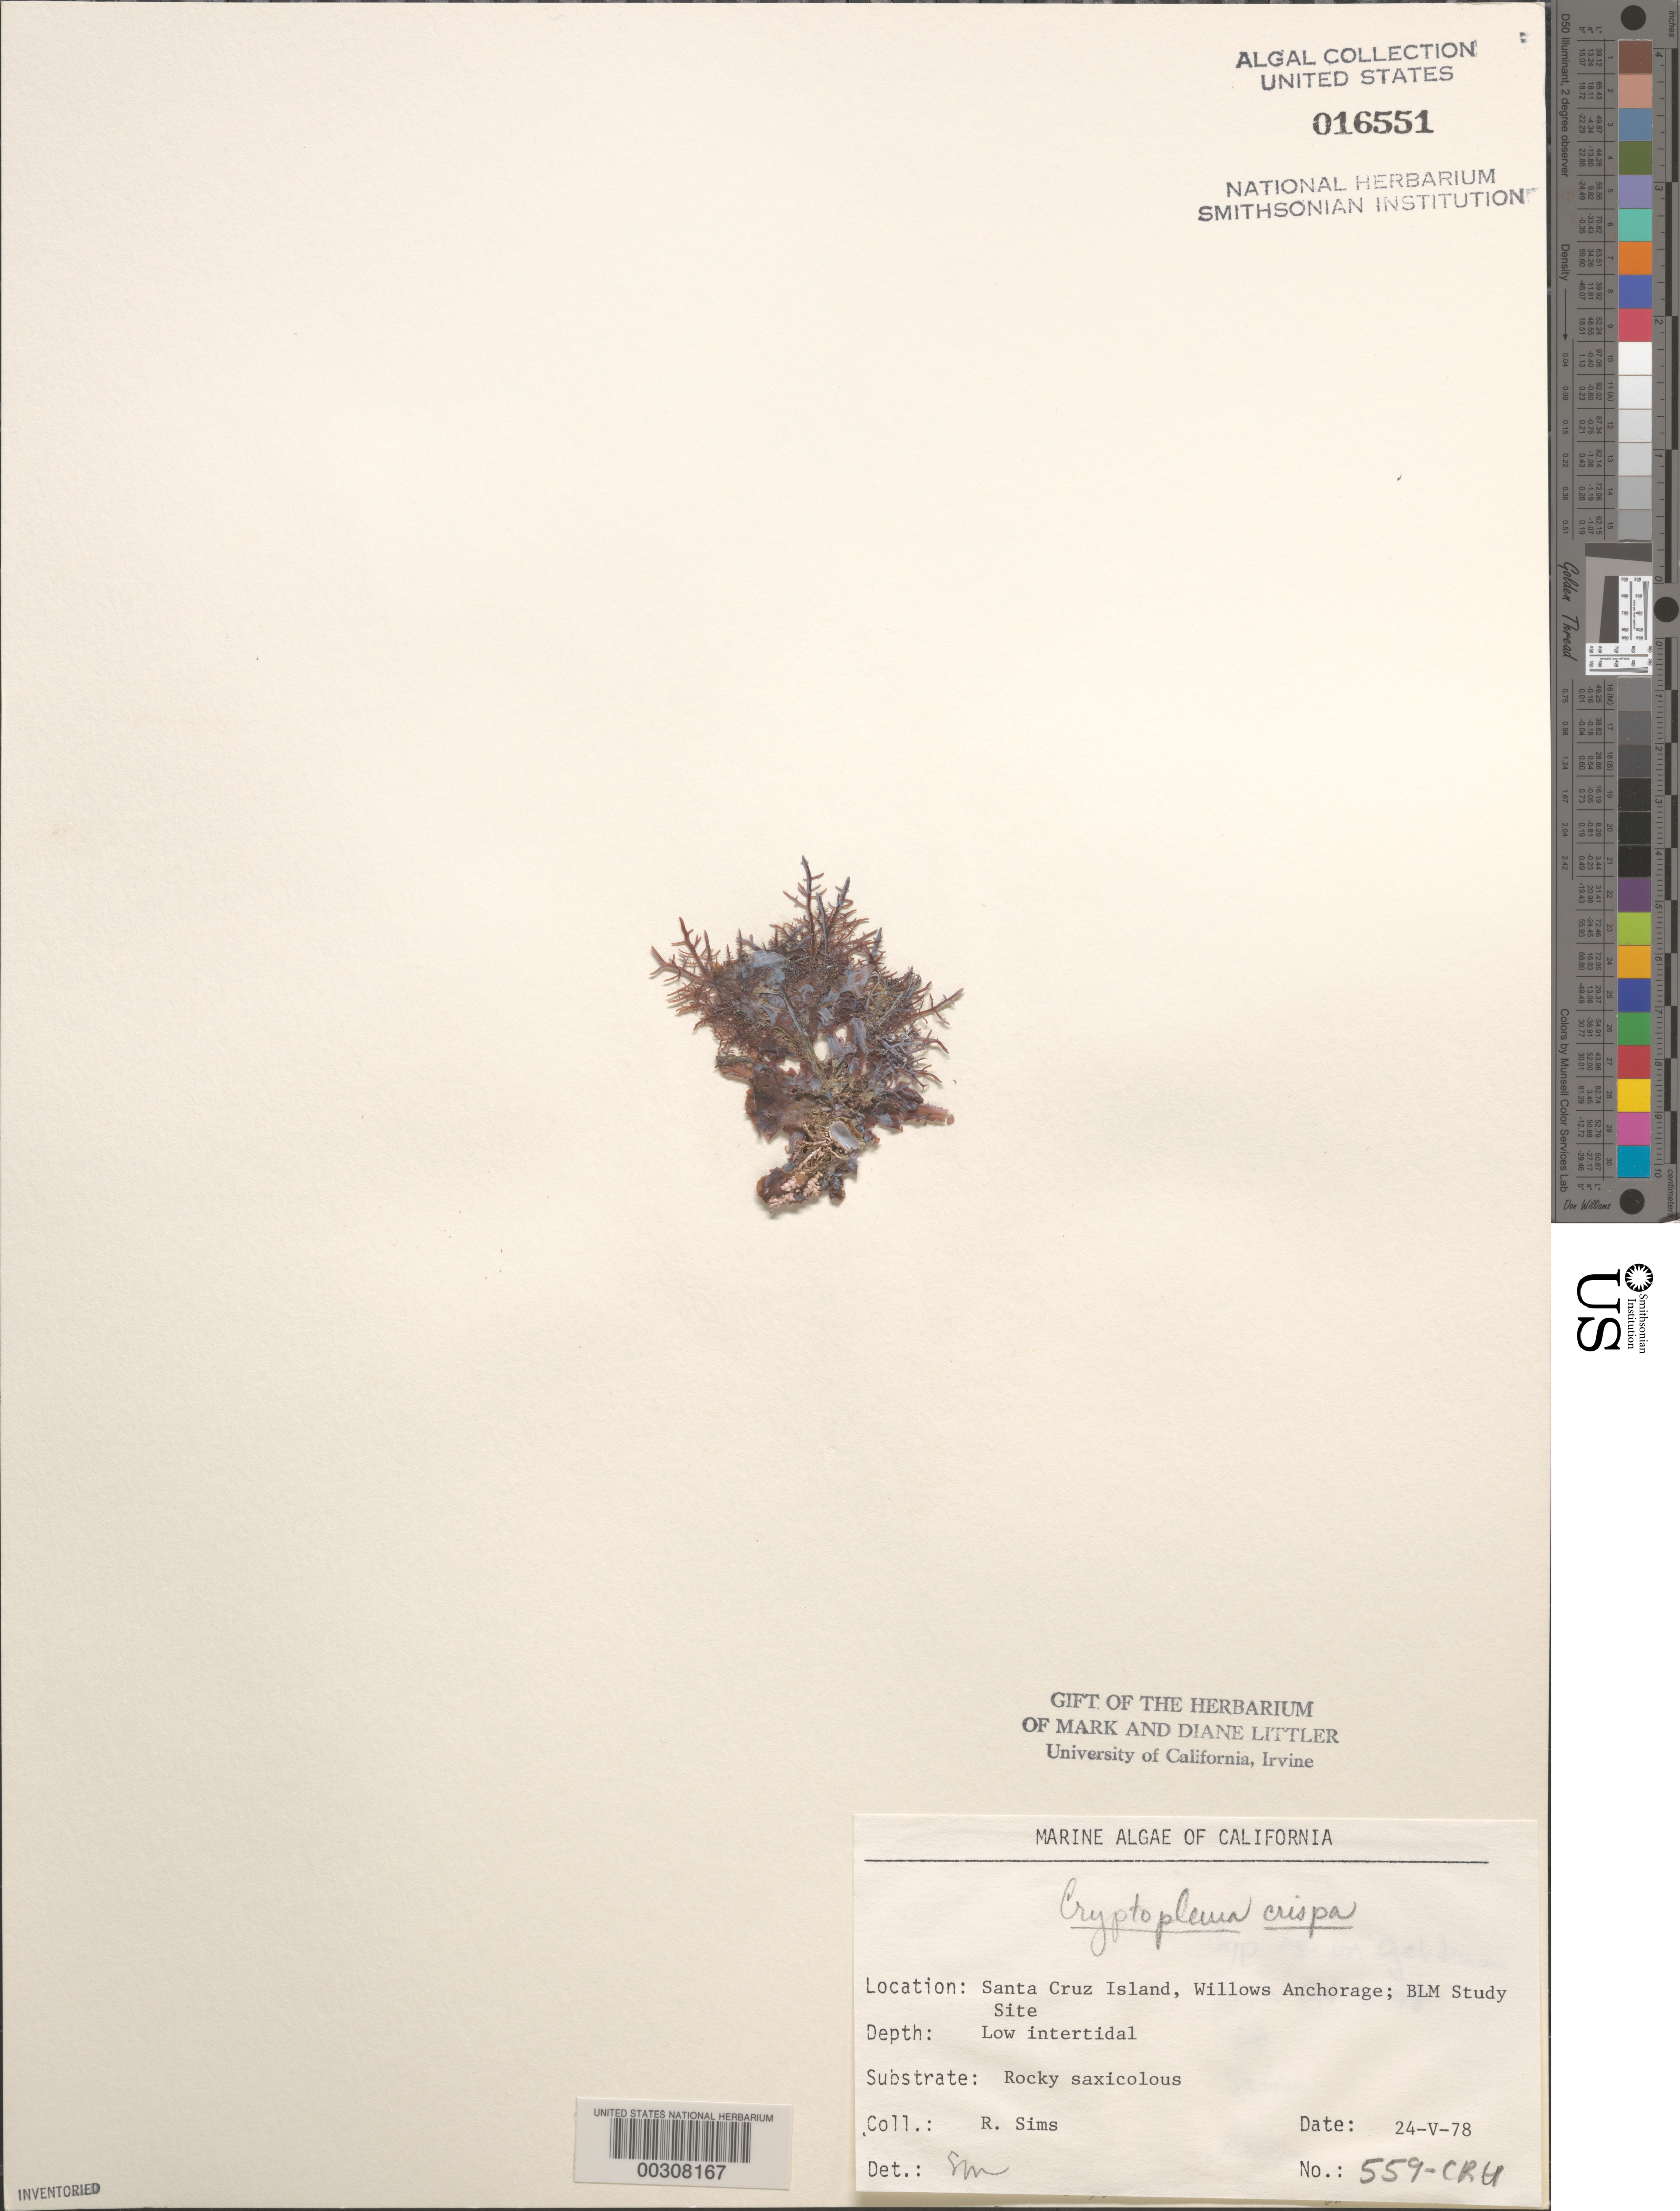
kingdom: Plantae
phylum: Rhodophyta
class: Florideophyceae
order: Ceramiales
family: Delesseriaceae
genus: Cryptopleura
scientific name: Cryptopleura crispa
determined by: Murray, S. N.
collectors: R. H. Sims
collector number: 559-cru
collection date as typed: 24 May 1978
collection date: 1978-05-24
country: United States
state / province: California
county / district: Santa Barbara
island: Santa Cruz Island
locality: Willows Anchorage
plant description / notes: BLM-SOCALBIGHT Rocky Intertidal Survey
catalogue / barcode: US 16551